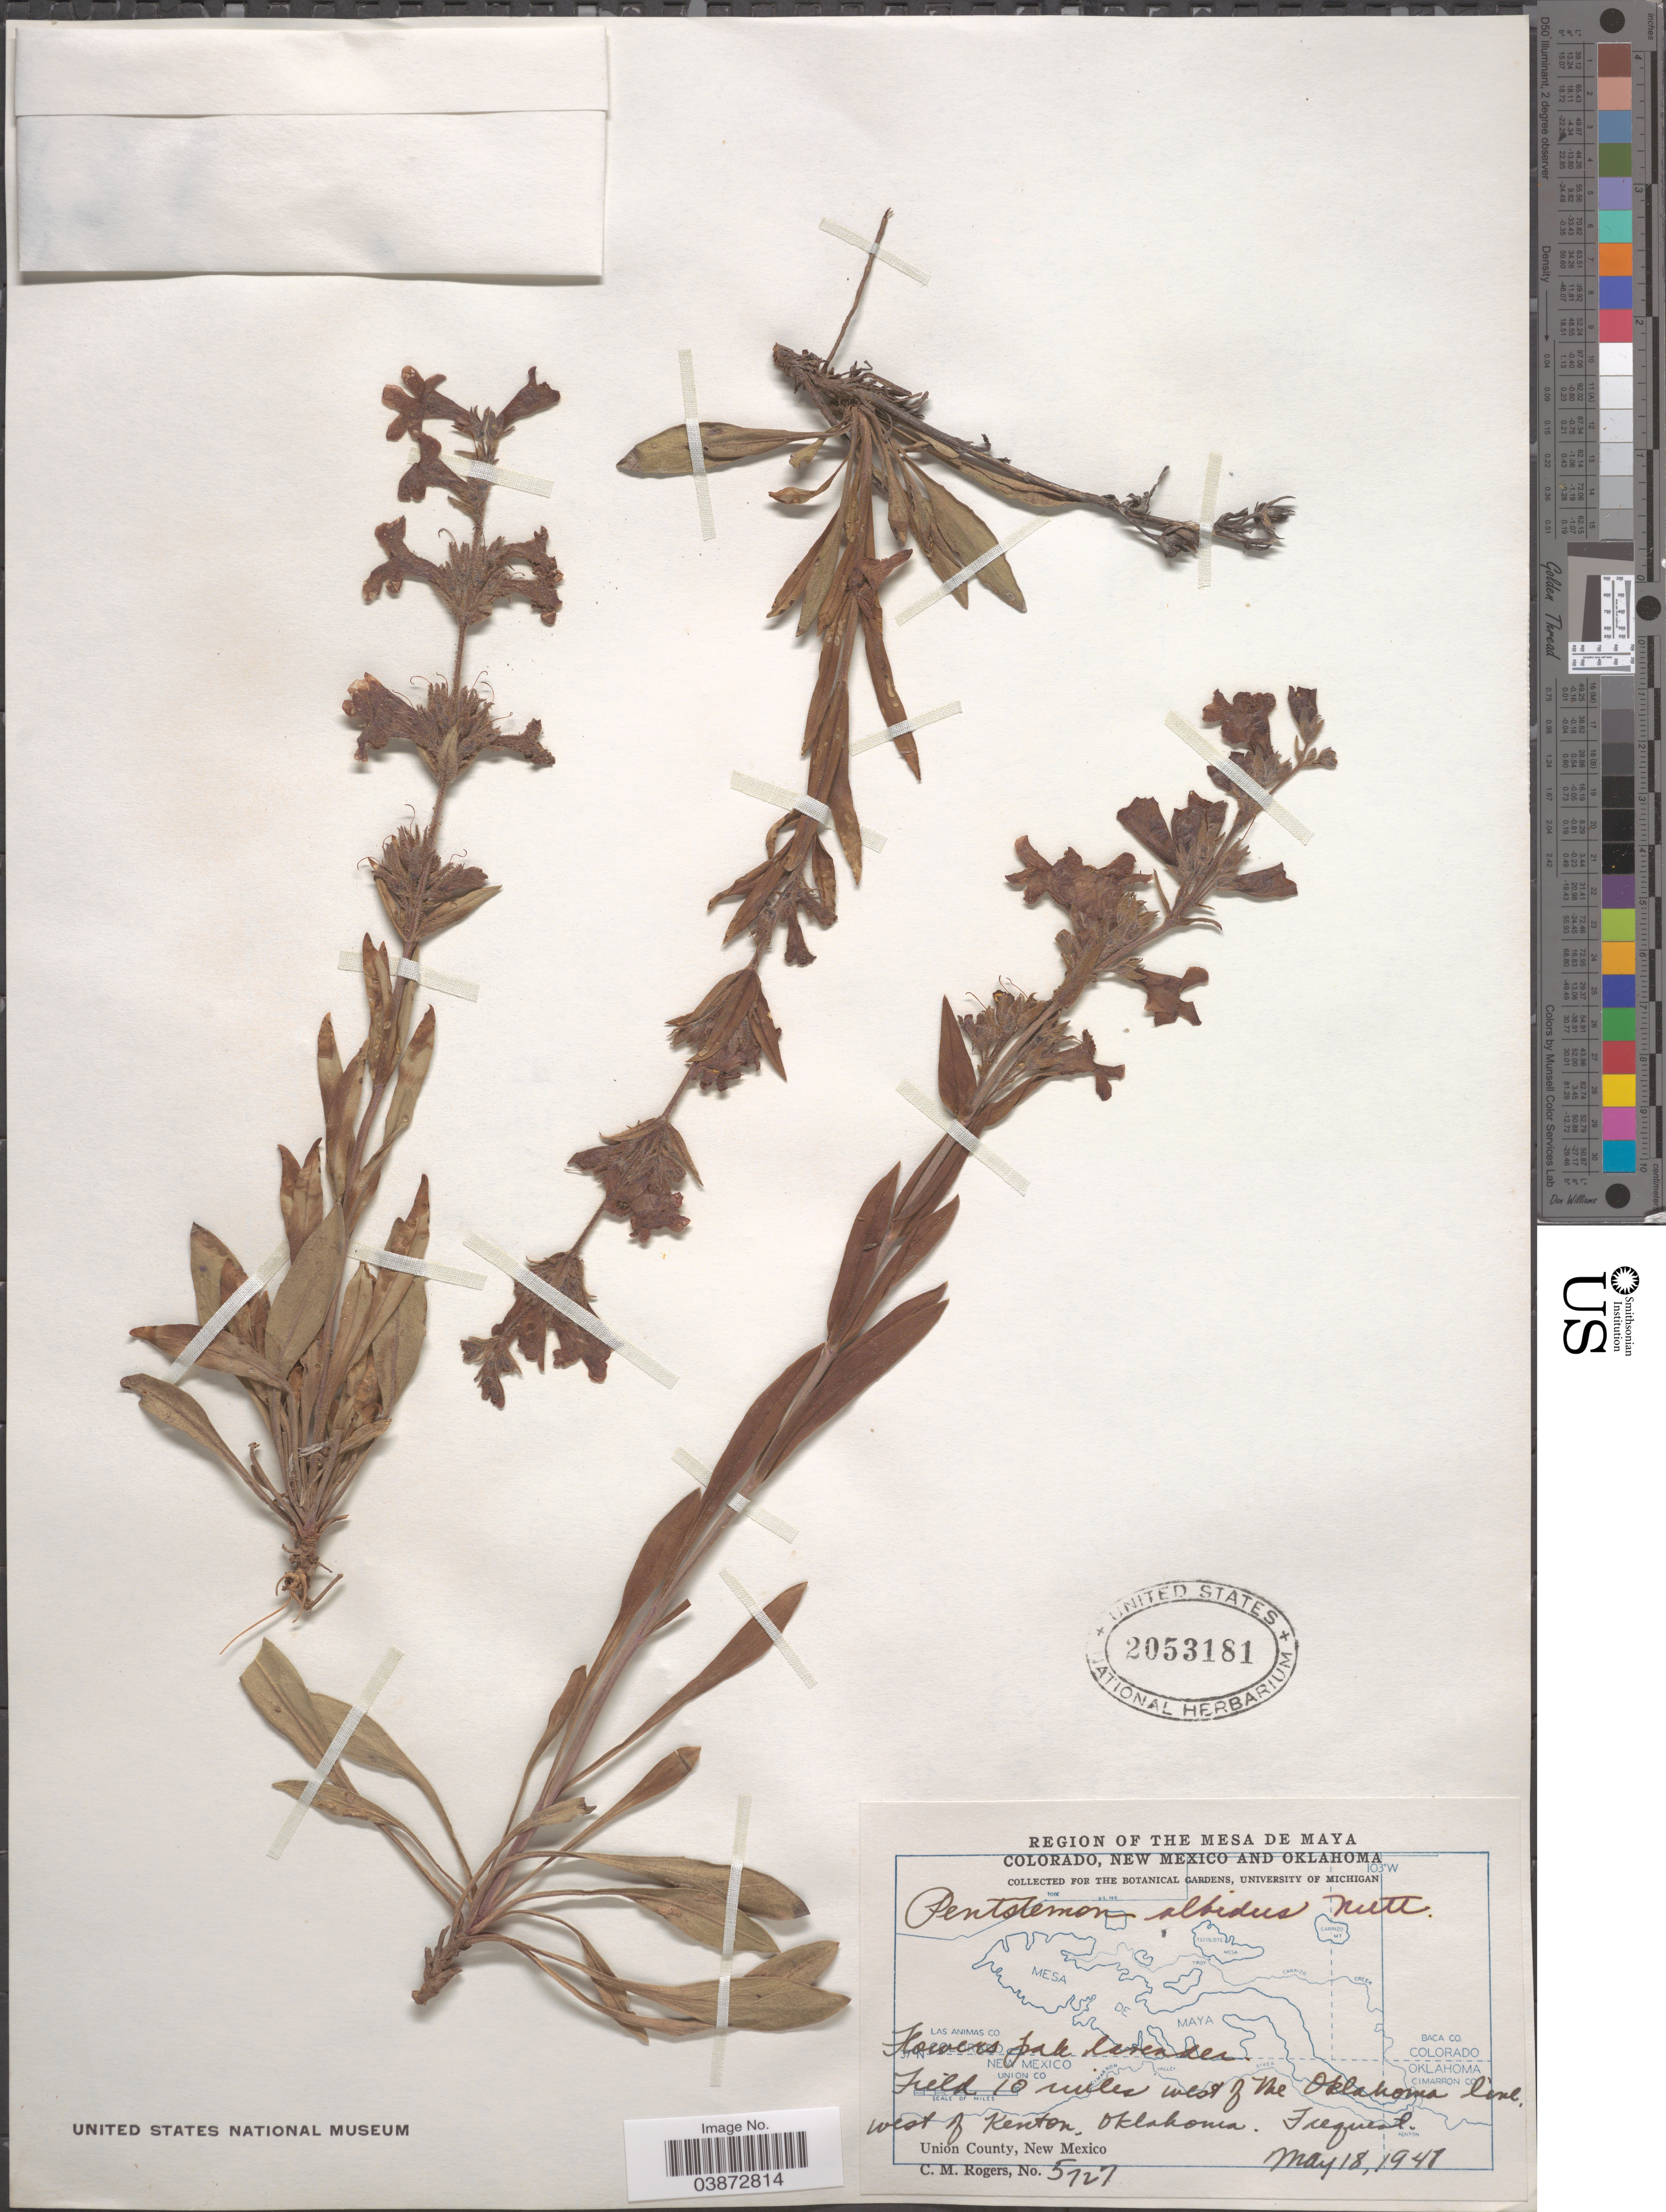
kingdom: Plantae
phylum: Tracheophyta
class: Magnoliopsida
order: Lamiales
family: Plantaginaceae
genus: Penstemon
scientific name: Penstemon albidus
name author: Nutt.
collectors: C. M. Rogers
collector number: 5727*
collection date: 1948-05-18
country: United States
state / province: New Mexico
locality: Region of the Mesa de Maya. Field 10 miles west of the Oklahoma line west of Kenton. Union County.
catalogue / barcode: US 2053181